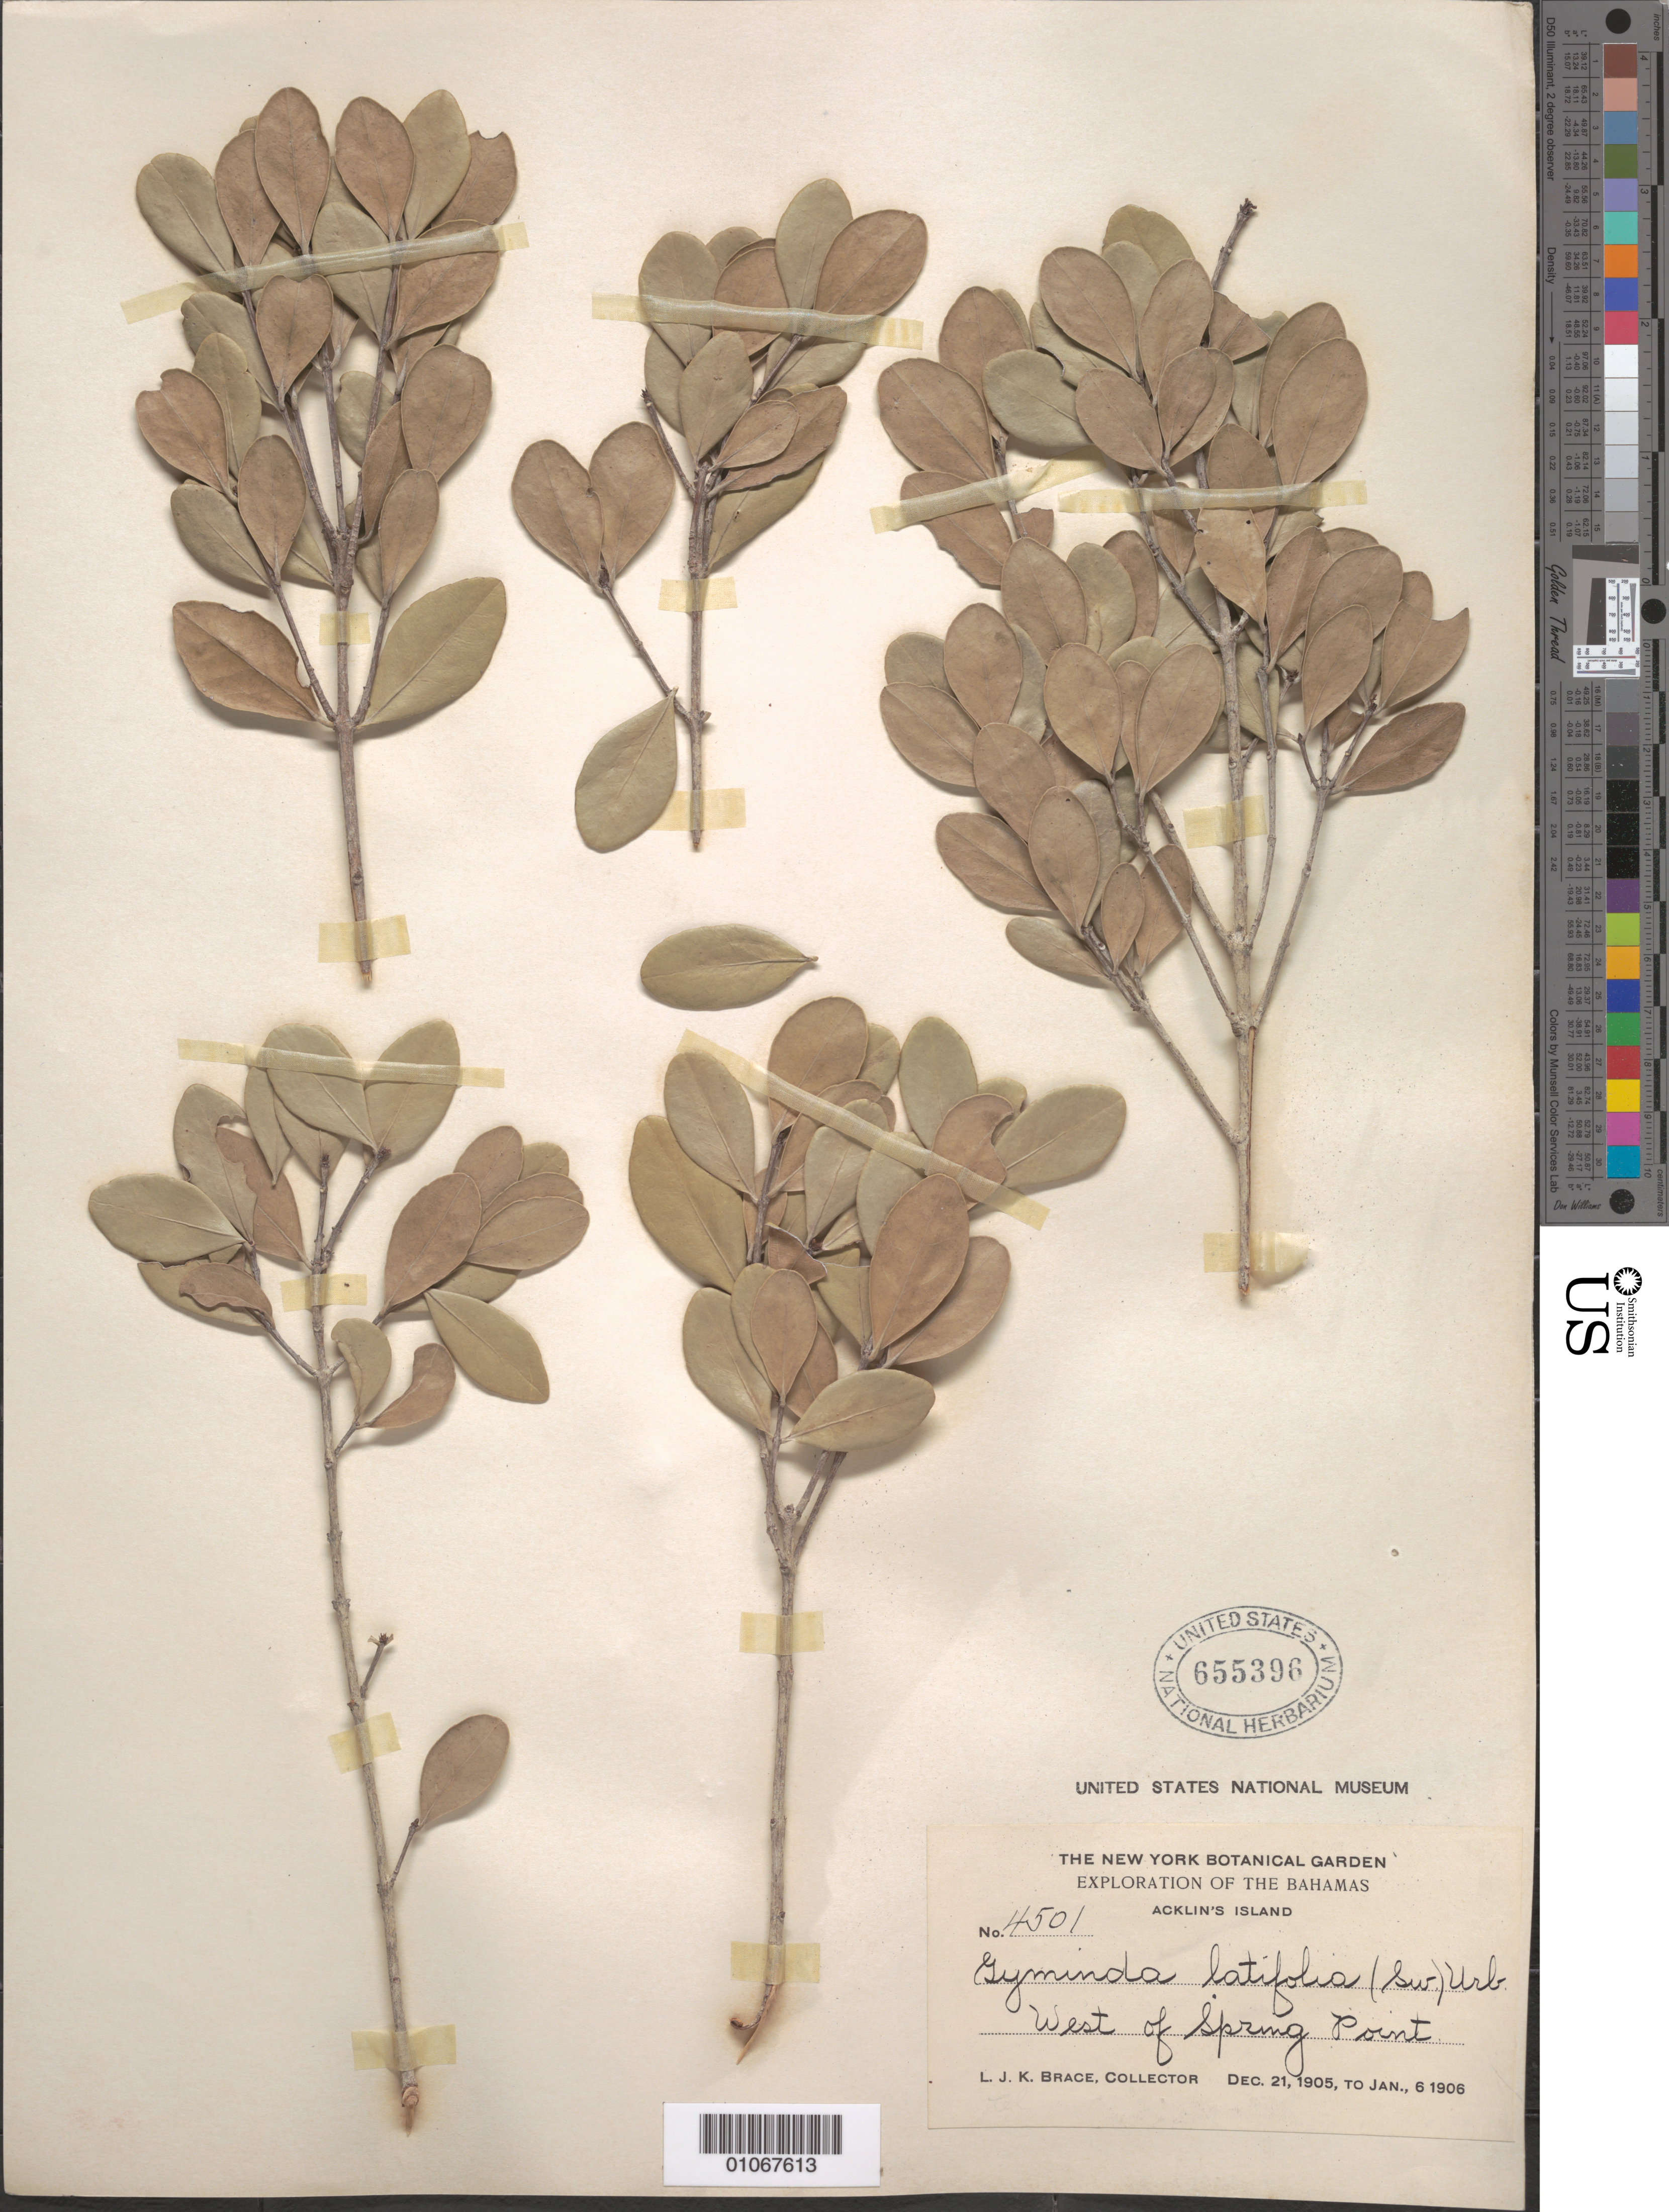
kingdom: Plantae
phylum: Tracheophyta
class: Magnoliopsida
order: Celastrales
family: Celastraceae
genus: Gyminda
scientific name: Gyminda latifolia subsp. latifolia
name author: (Sw.) Urb.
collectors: L. J. K. Brace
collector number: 4501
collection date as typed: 21 Dec 1905 to 06 Jan 1906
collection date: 1905-12-21/1906-01-06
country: Bahamas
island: Acklin's I.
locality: West of Spring point.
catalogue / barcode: US 655396